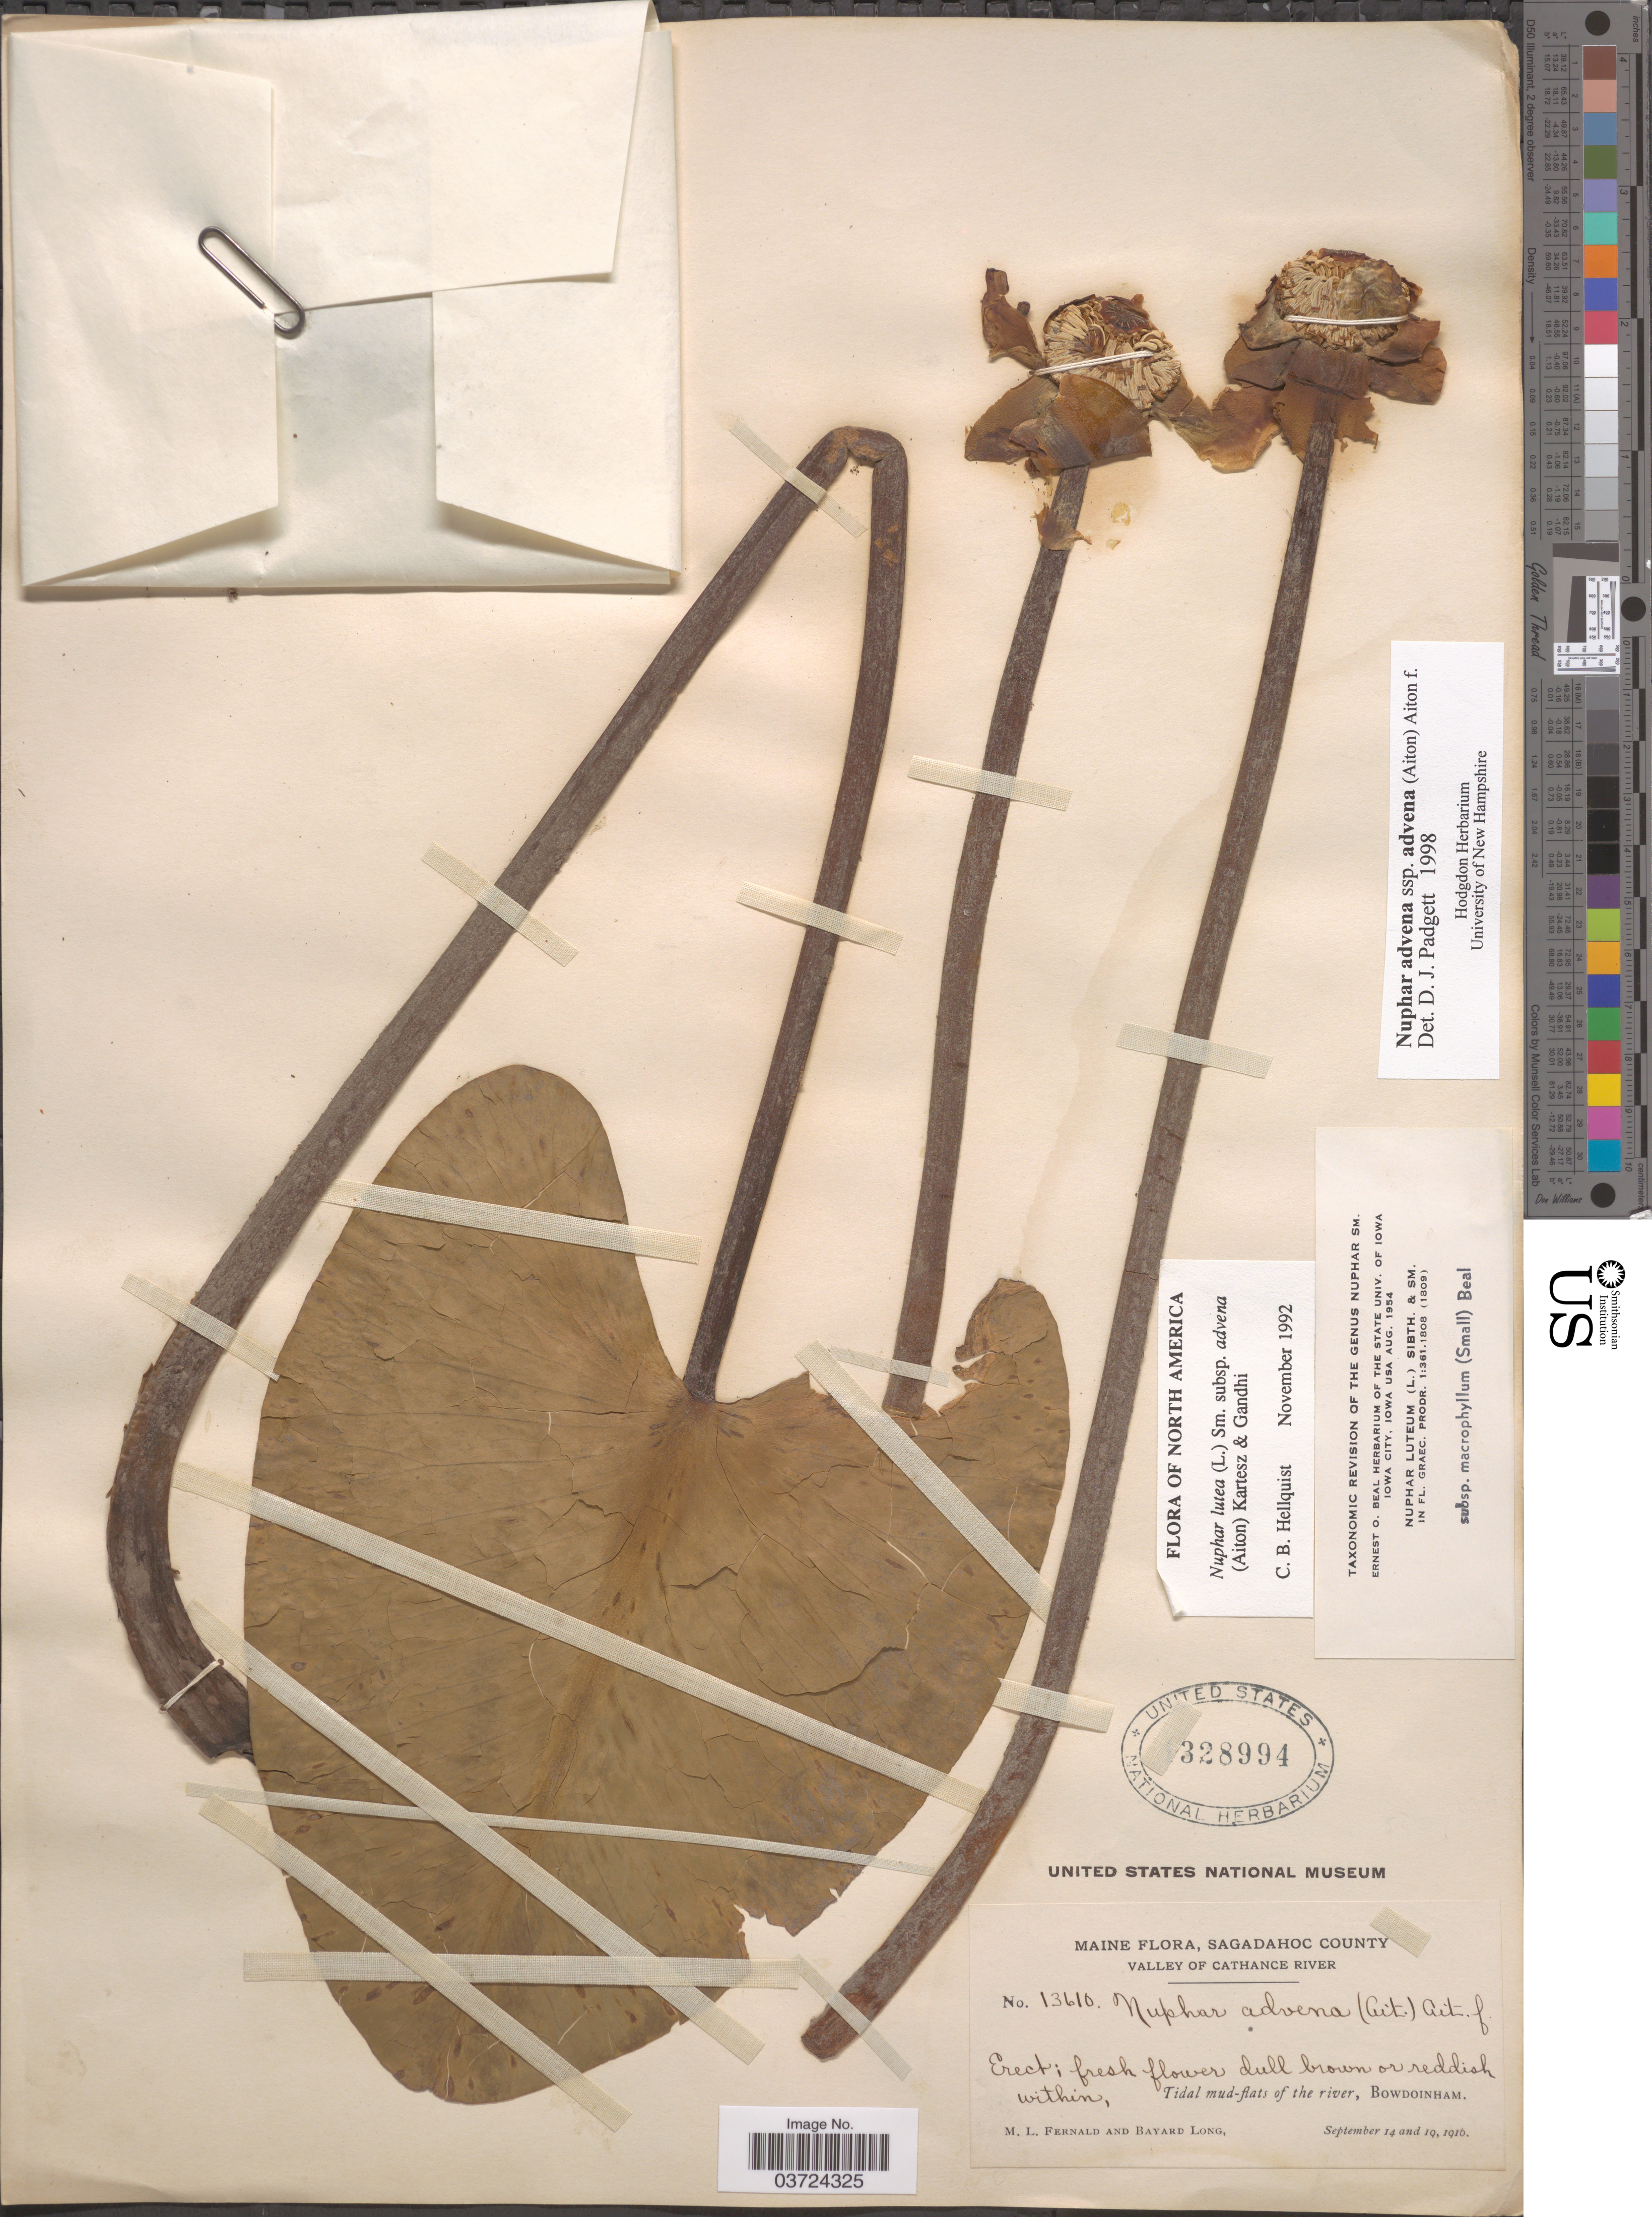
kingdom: Plantae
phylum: Tracheophyta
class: Magnoliopsida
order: Nymphaeales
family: Nymphaeaceae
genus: Nuphar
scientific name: Nuphar advena subsp. advena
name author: (Aiton) W.T. Aiton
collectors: M. L. Fernald & B. Long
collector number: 13610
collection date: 1916-09-14/1916-09-19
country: United States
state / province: Maine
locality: Sagadahoc County. Valley of Vathance River. Tidal mud-flats of the river, Bowdoinham.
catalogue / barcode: US 328994